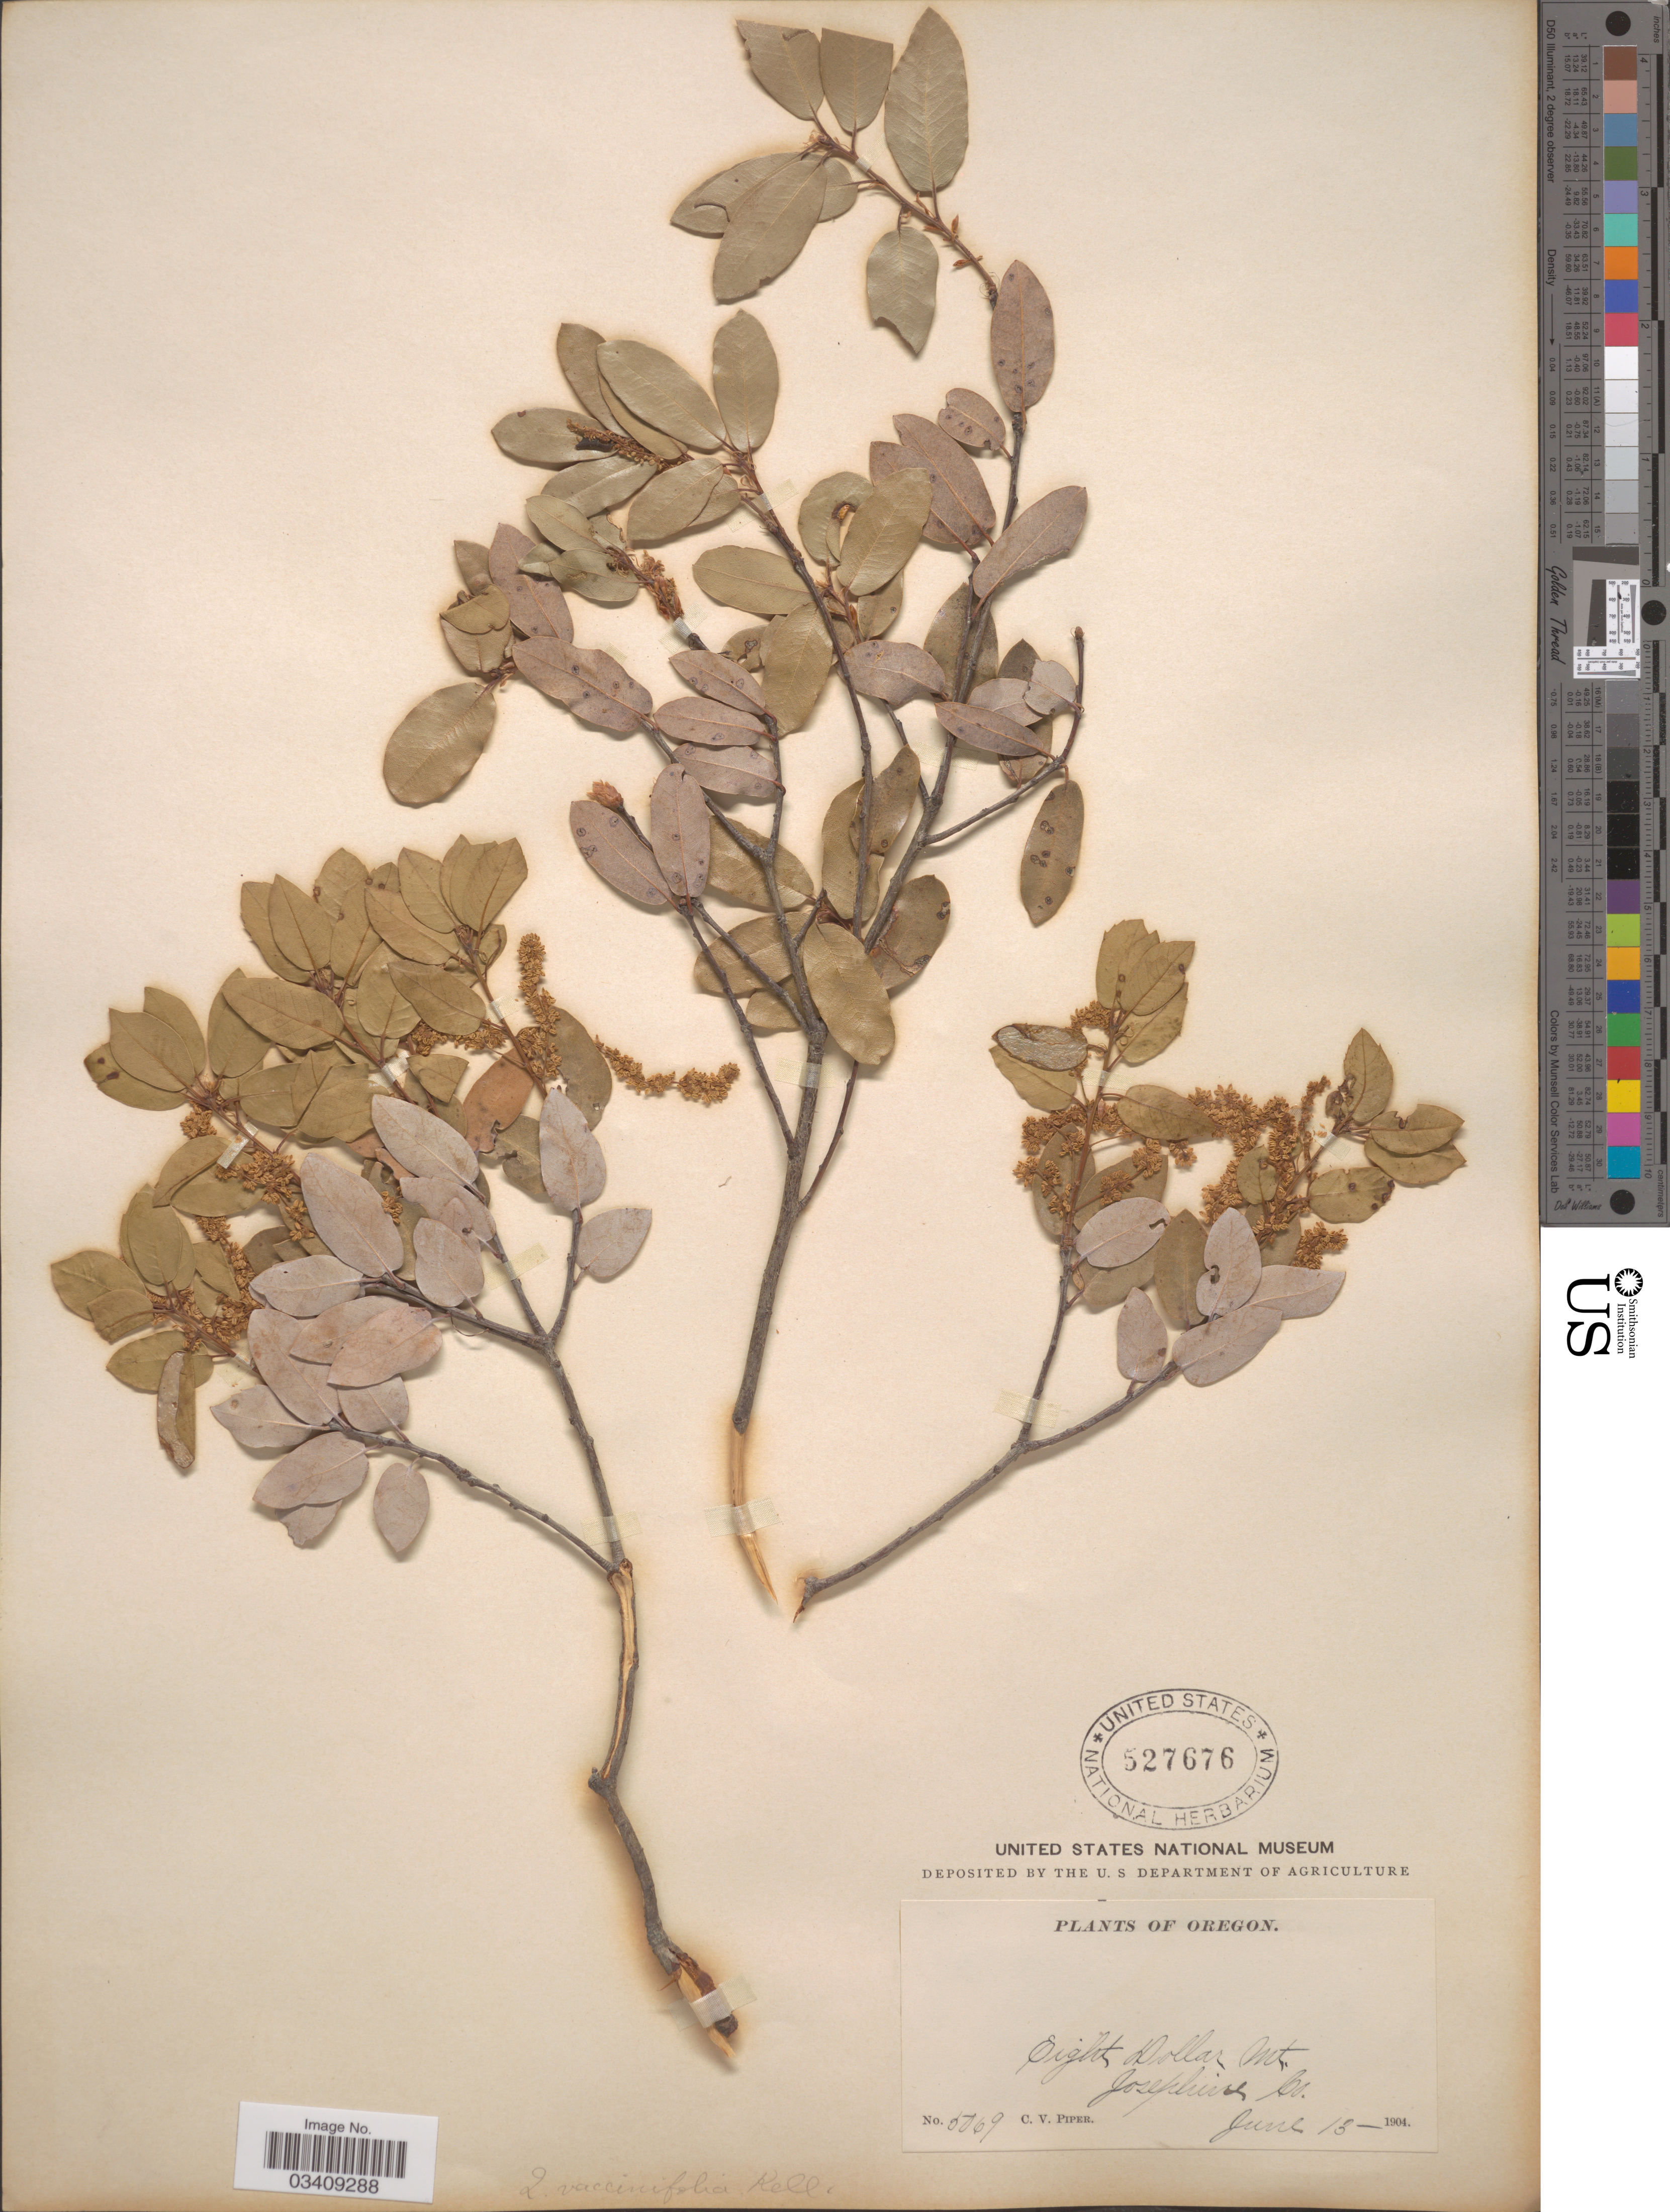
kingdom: Plantae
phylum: Tracheophyta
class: Magnoliopsida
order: Fagales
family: Fagaceae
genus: Quercus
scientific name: Quercus sp.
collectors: C. V. Piper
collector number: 5069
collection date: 1904-06-13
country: United States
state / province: Oregon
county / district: Josephine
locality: Eight Dollar Mt., Josephine Co.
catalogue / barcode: US 527676